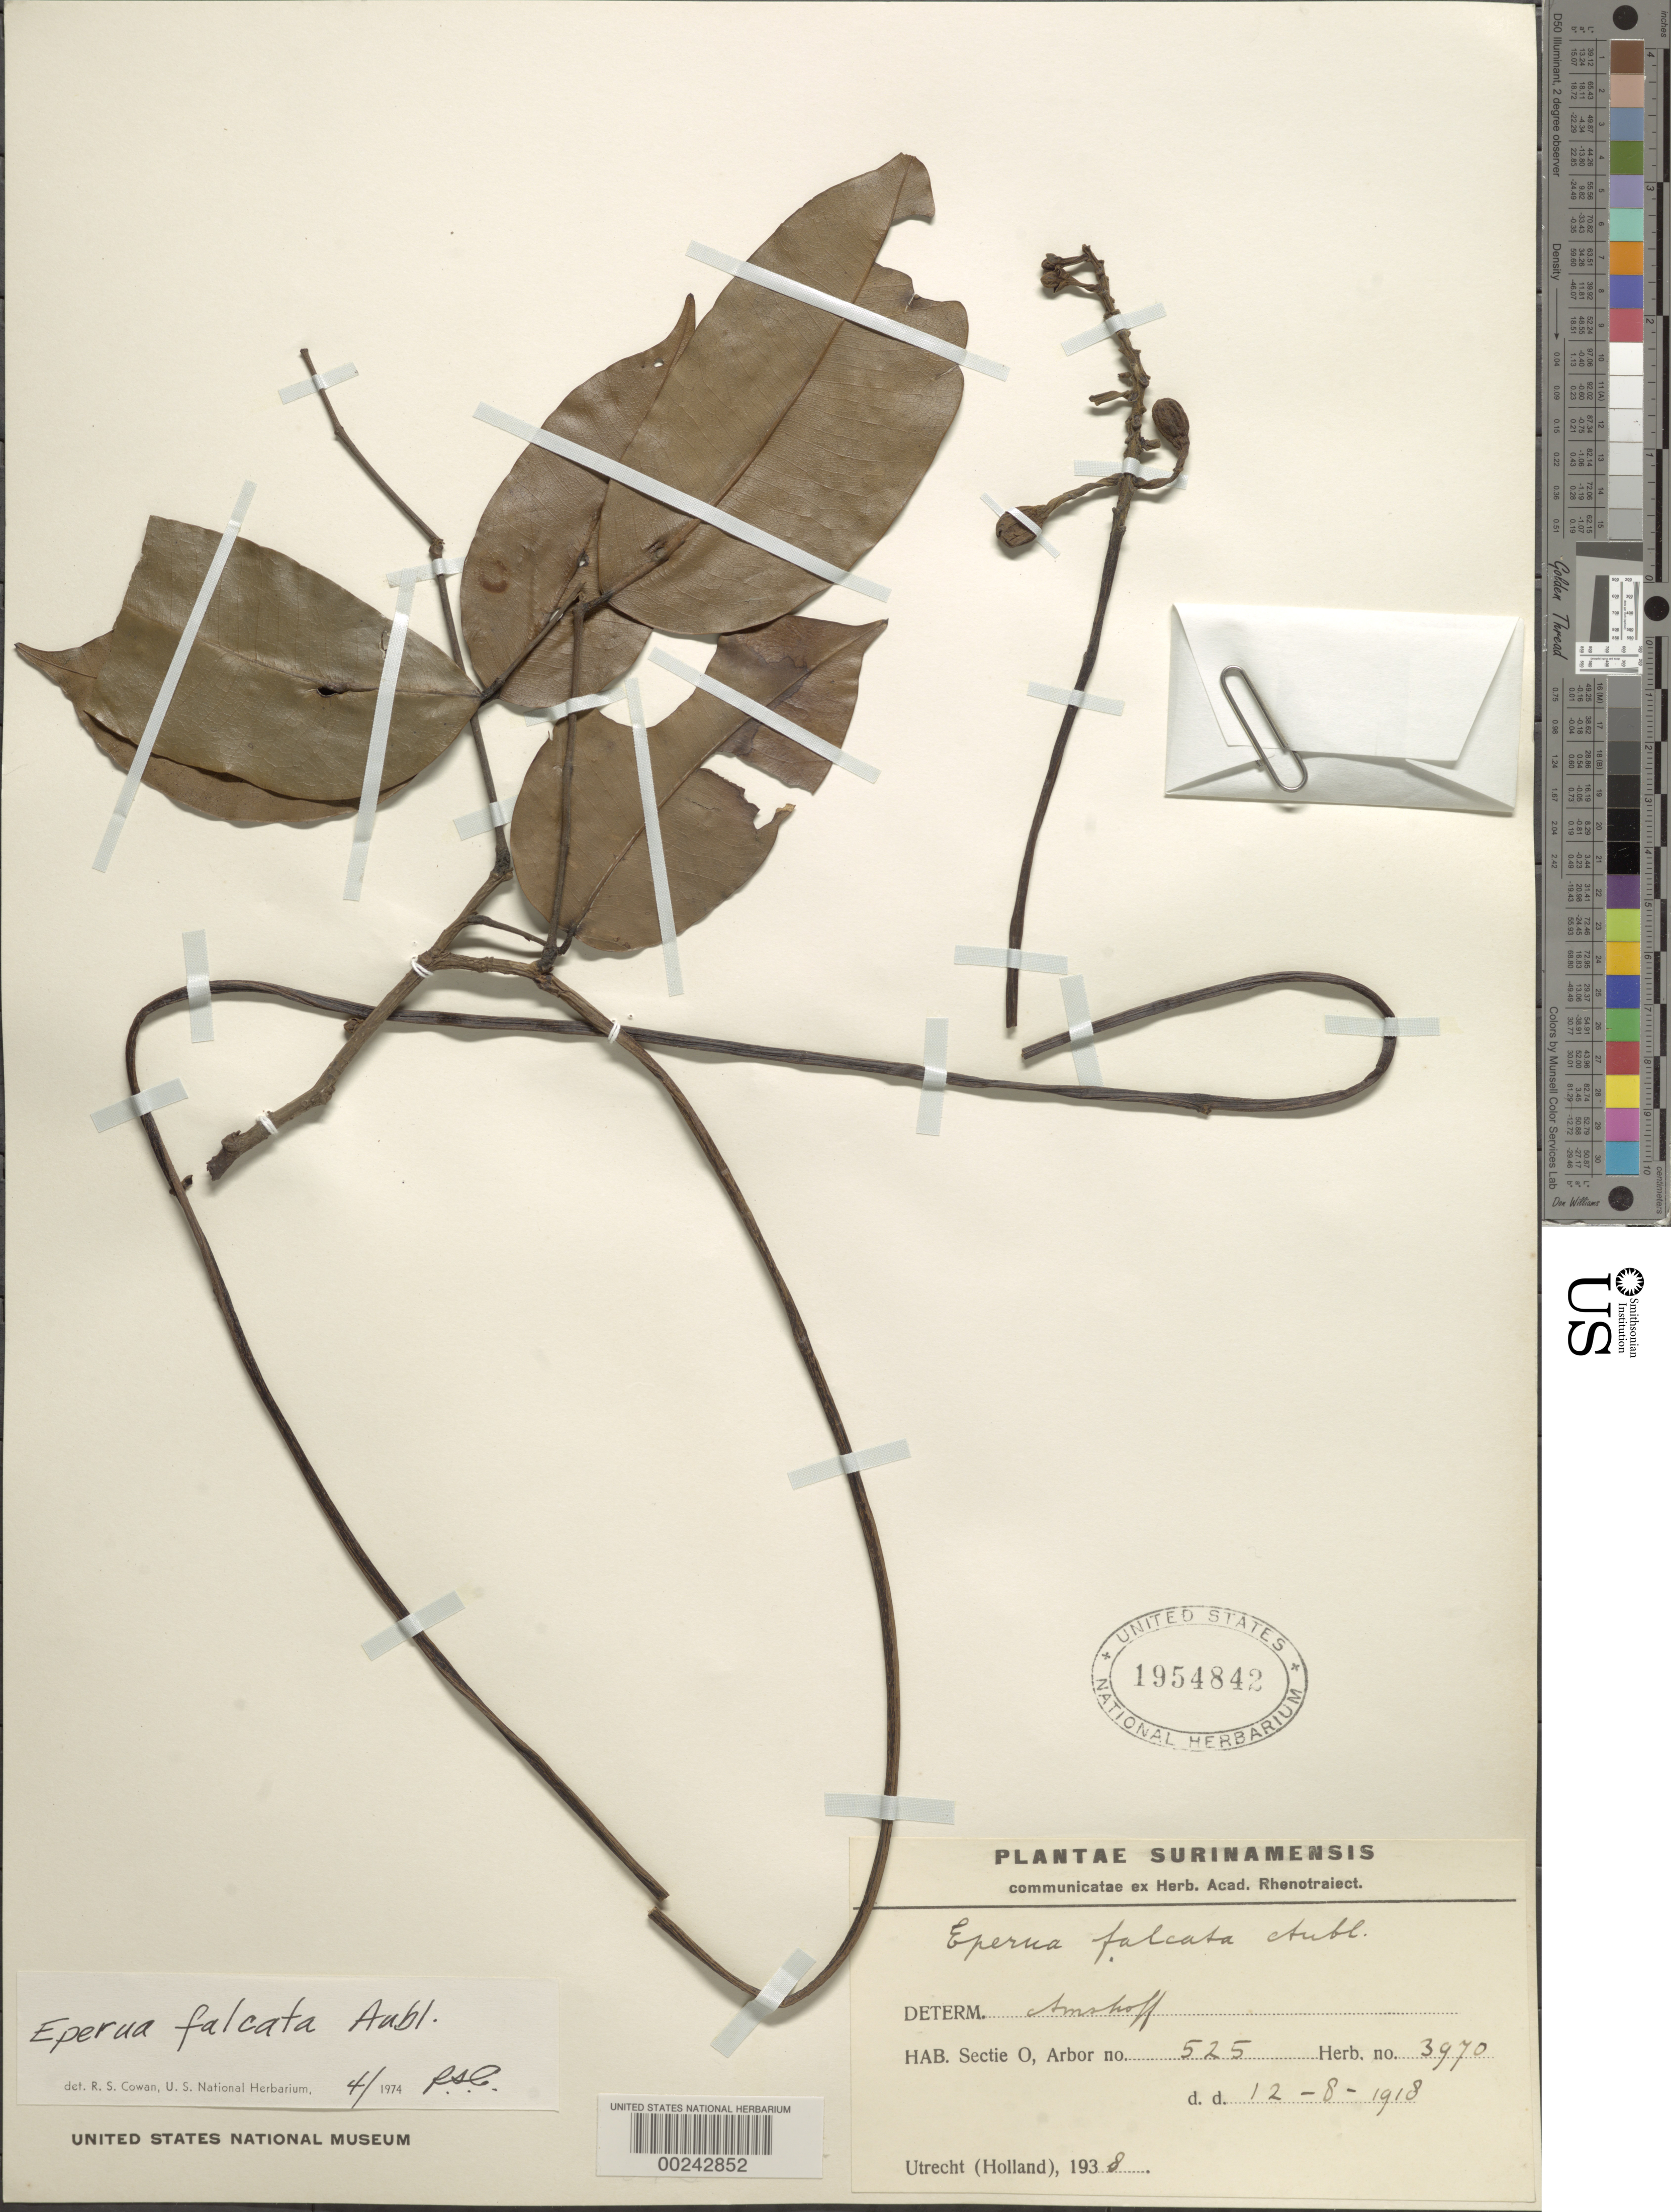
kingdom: Plantae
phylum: Tracheophyta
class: Magnoliopsida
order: Fabales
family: Fabaceae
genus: Eperua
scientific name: Eperua falcata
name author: Aubl.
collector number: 3970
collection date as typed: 12 Aug 1918 or 08 Dec 1918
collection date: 1918-08-12 or 1918-12-08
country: Suriname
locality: Sectie o, arbor no. 525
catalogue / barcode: US 1954842